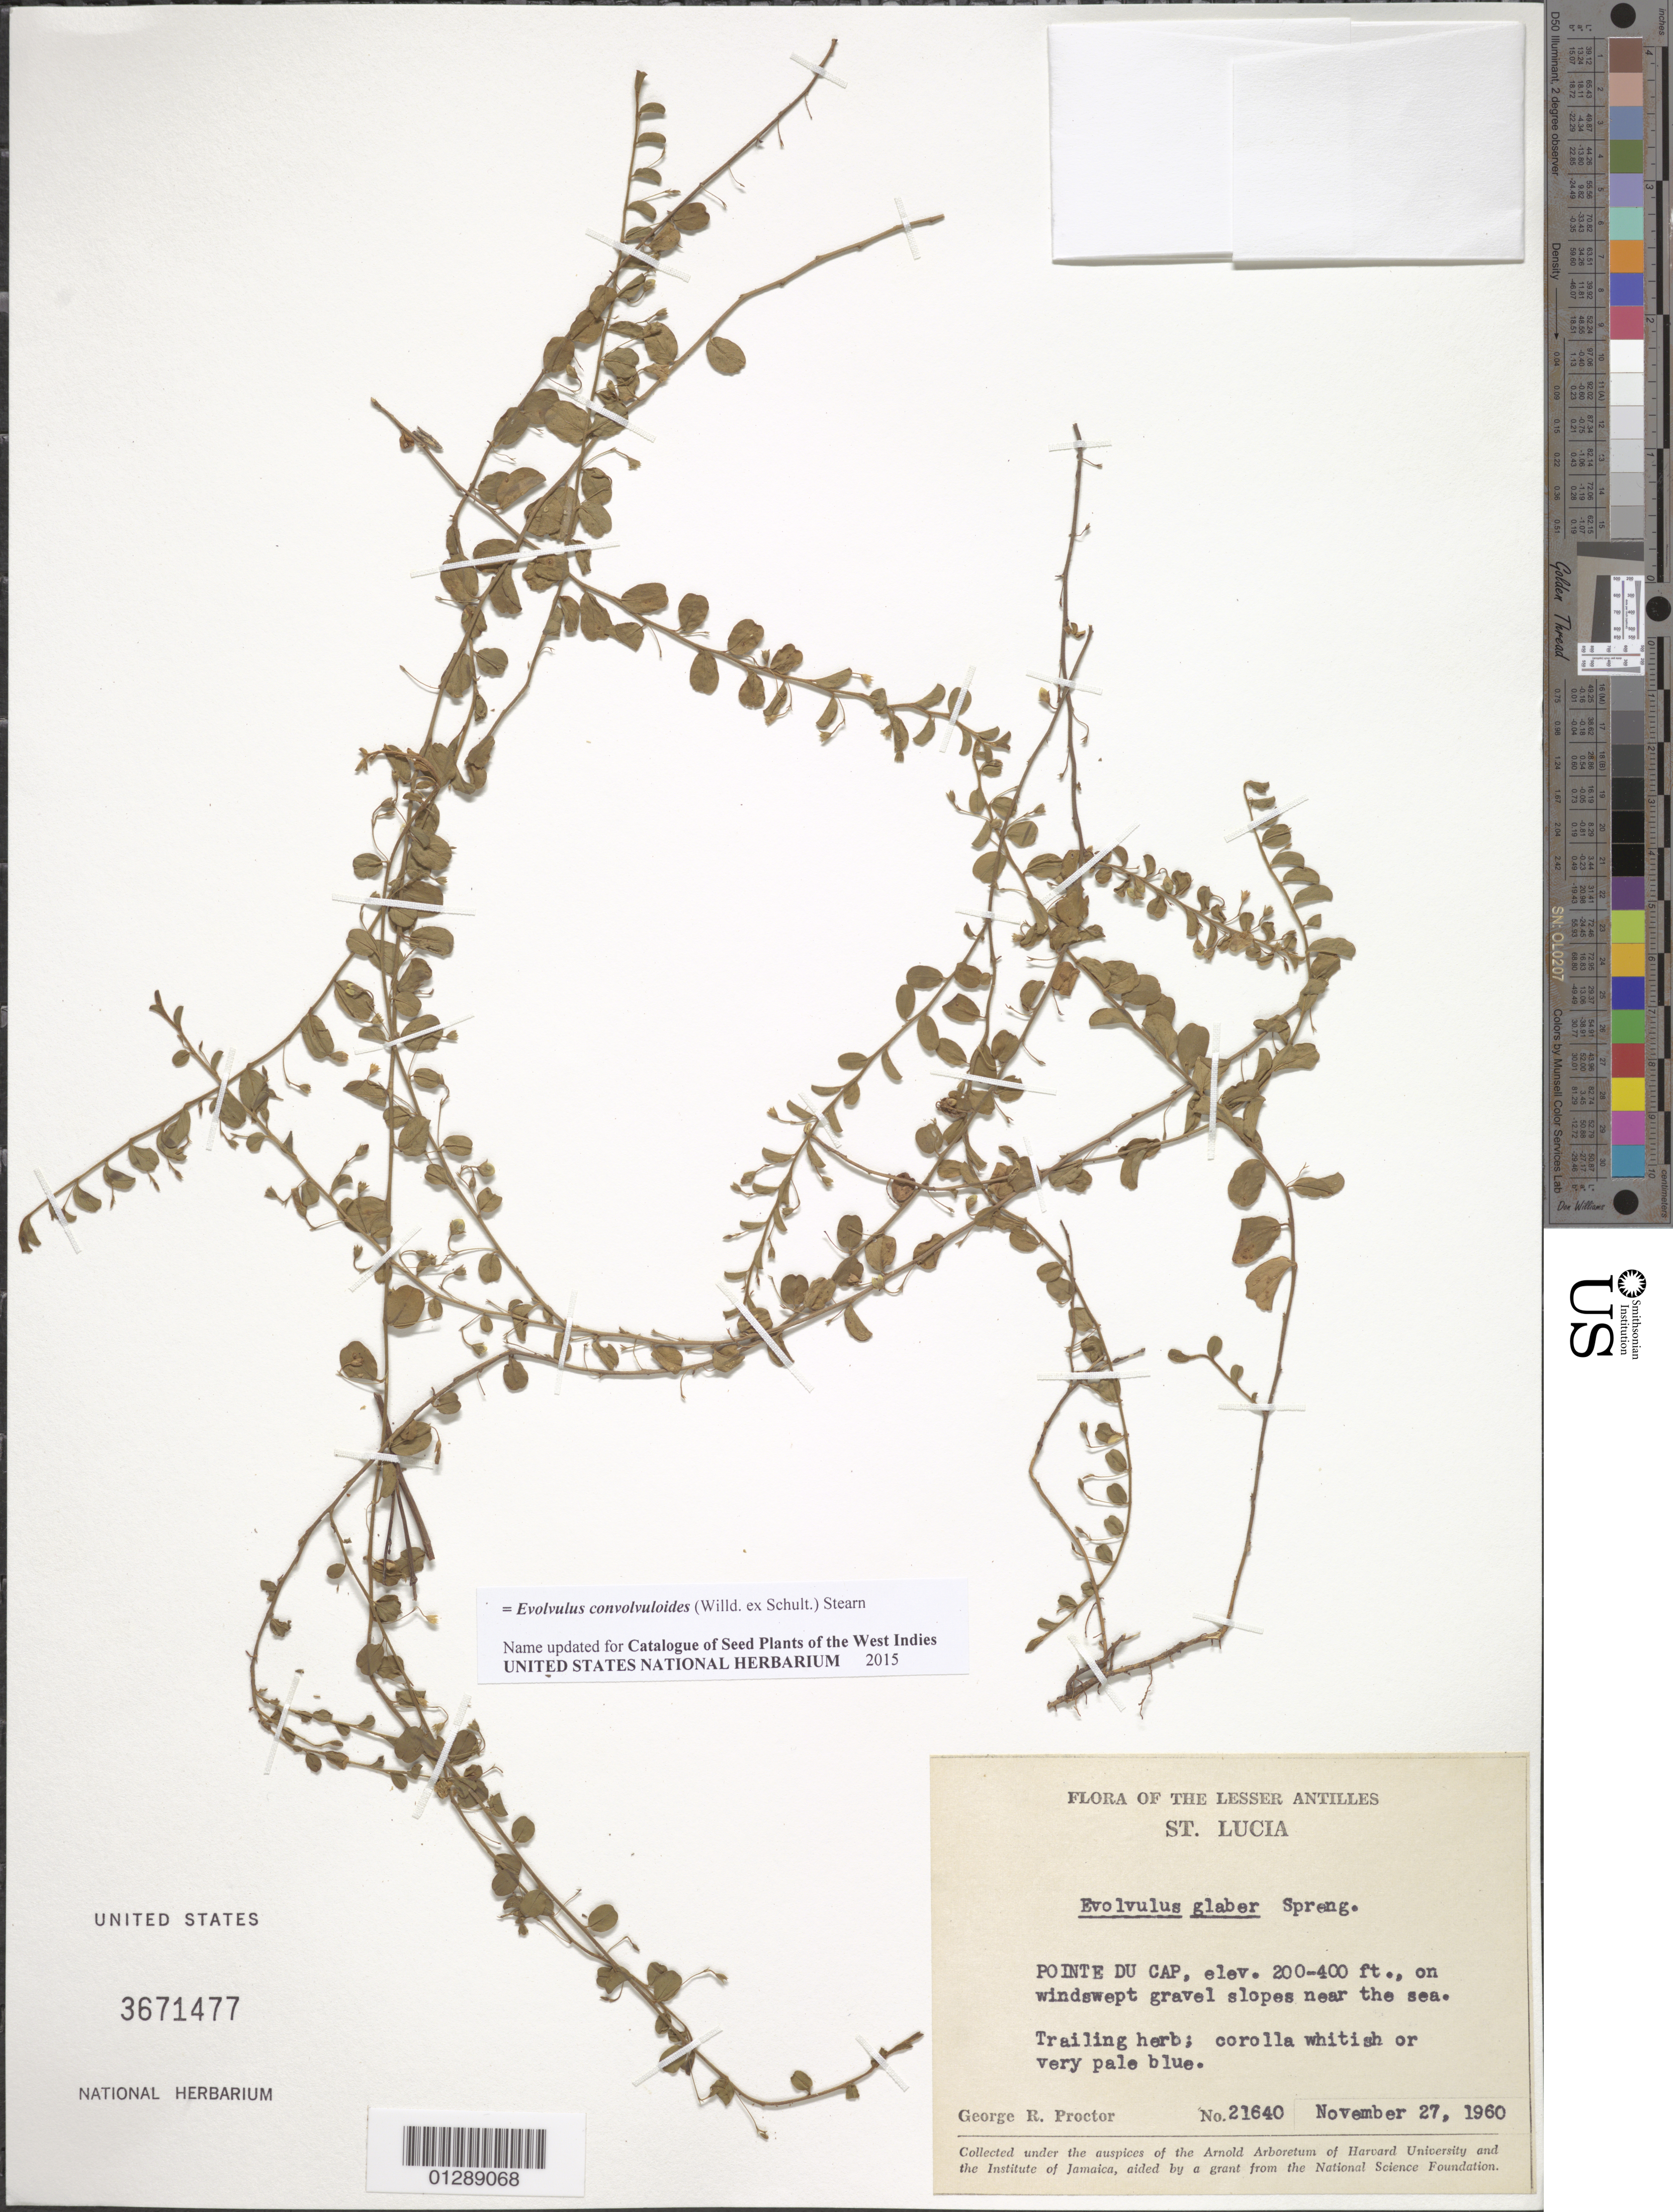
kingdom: Plantae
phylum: Tracheophyta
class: Magnoliopsida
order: Solanales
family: Convolvulaceae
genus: Evolvulus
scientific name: Evolvulus convolvuloides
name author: (Willd. ex Schult.) Stearn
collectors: G. R. Proctor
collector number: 21640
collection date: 1960-11-27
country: St. Lucia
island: St. Lucia I.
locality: Pointe du Cap.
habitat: On windswept gravel slopes near the sea.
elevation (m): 61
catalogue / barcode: US 3671477